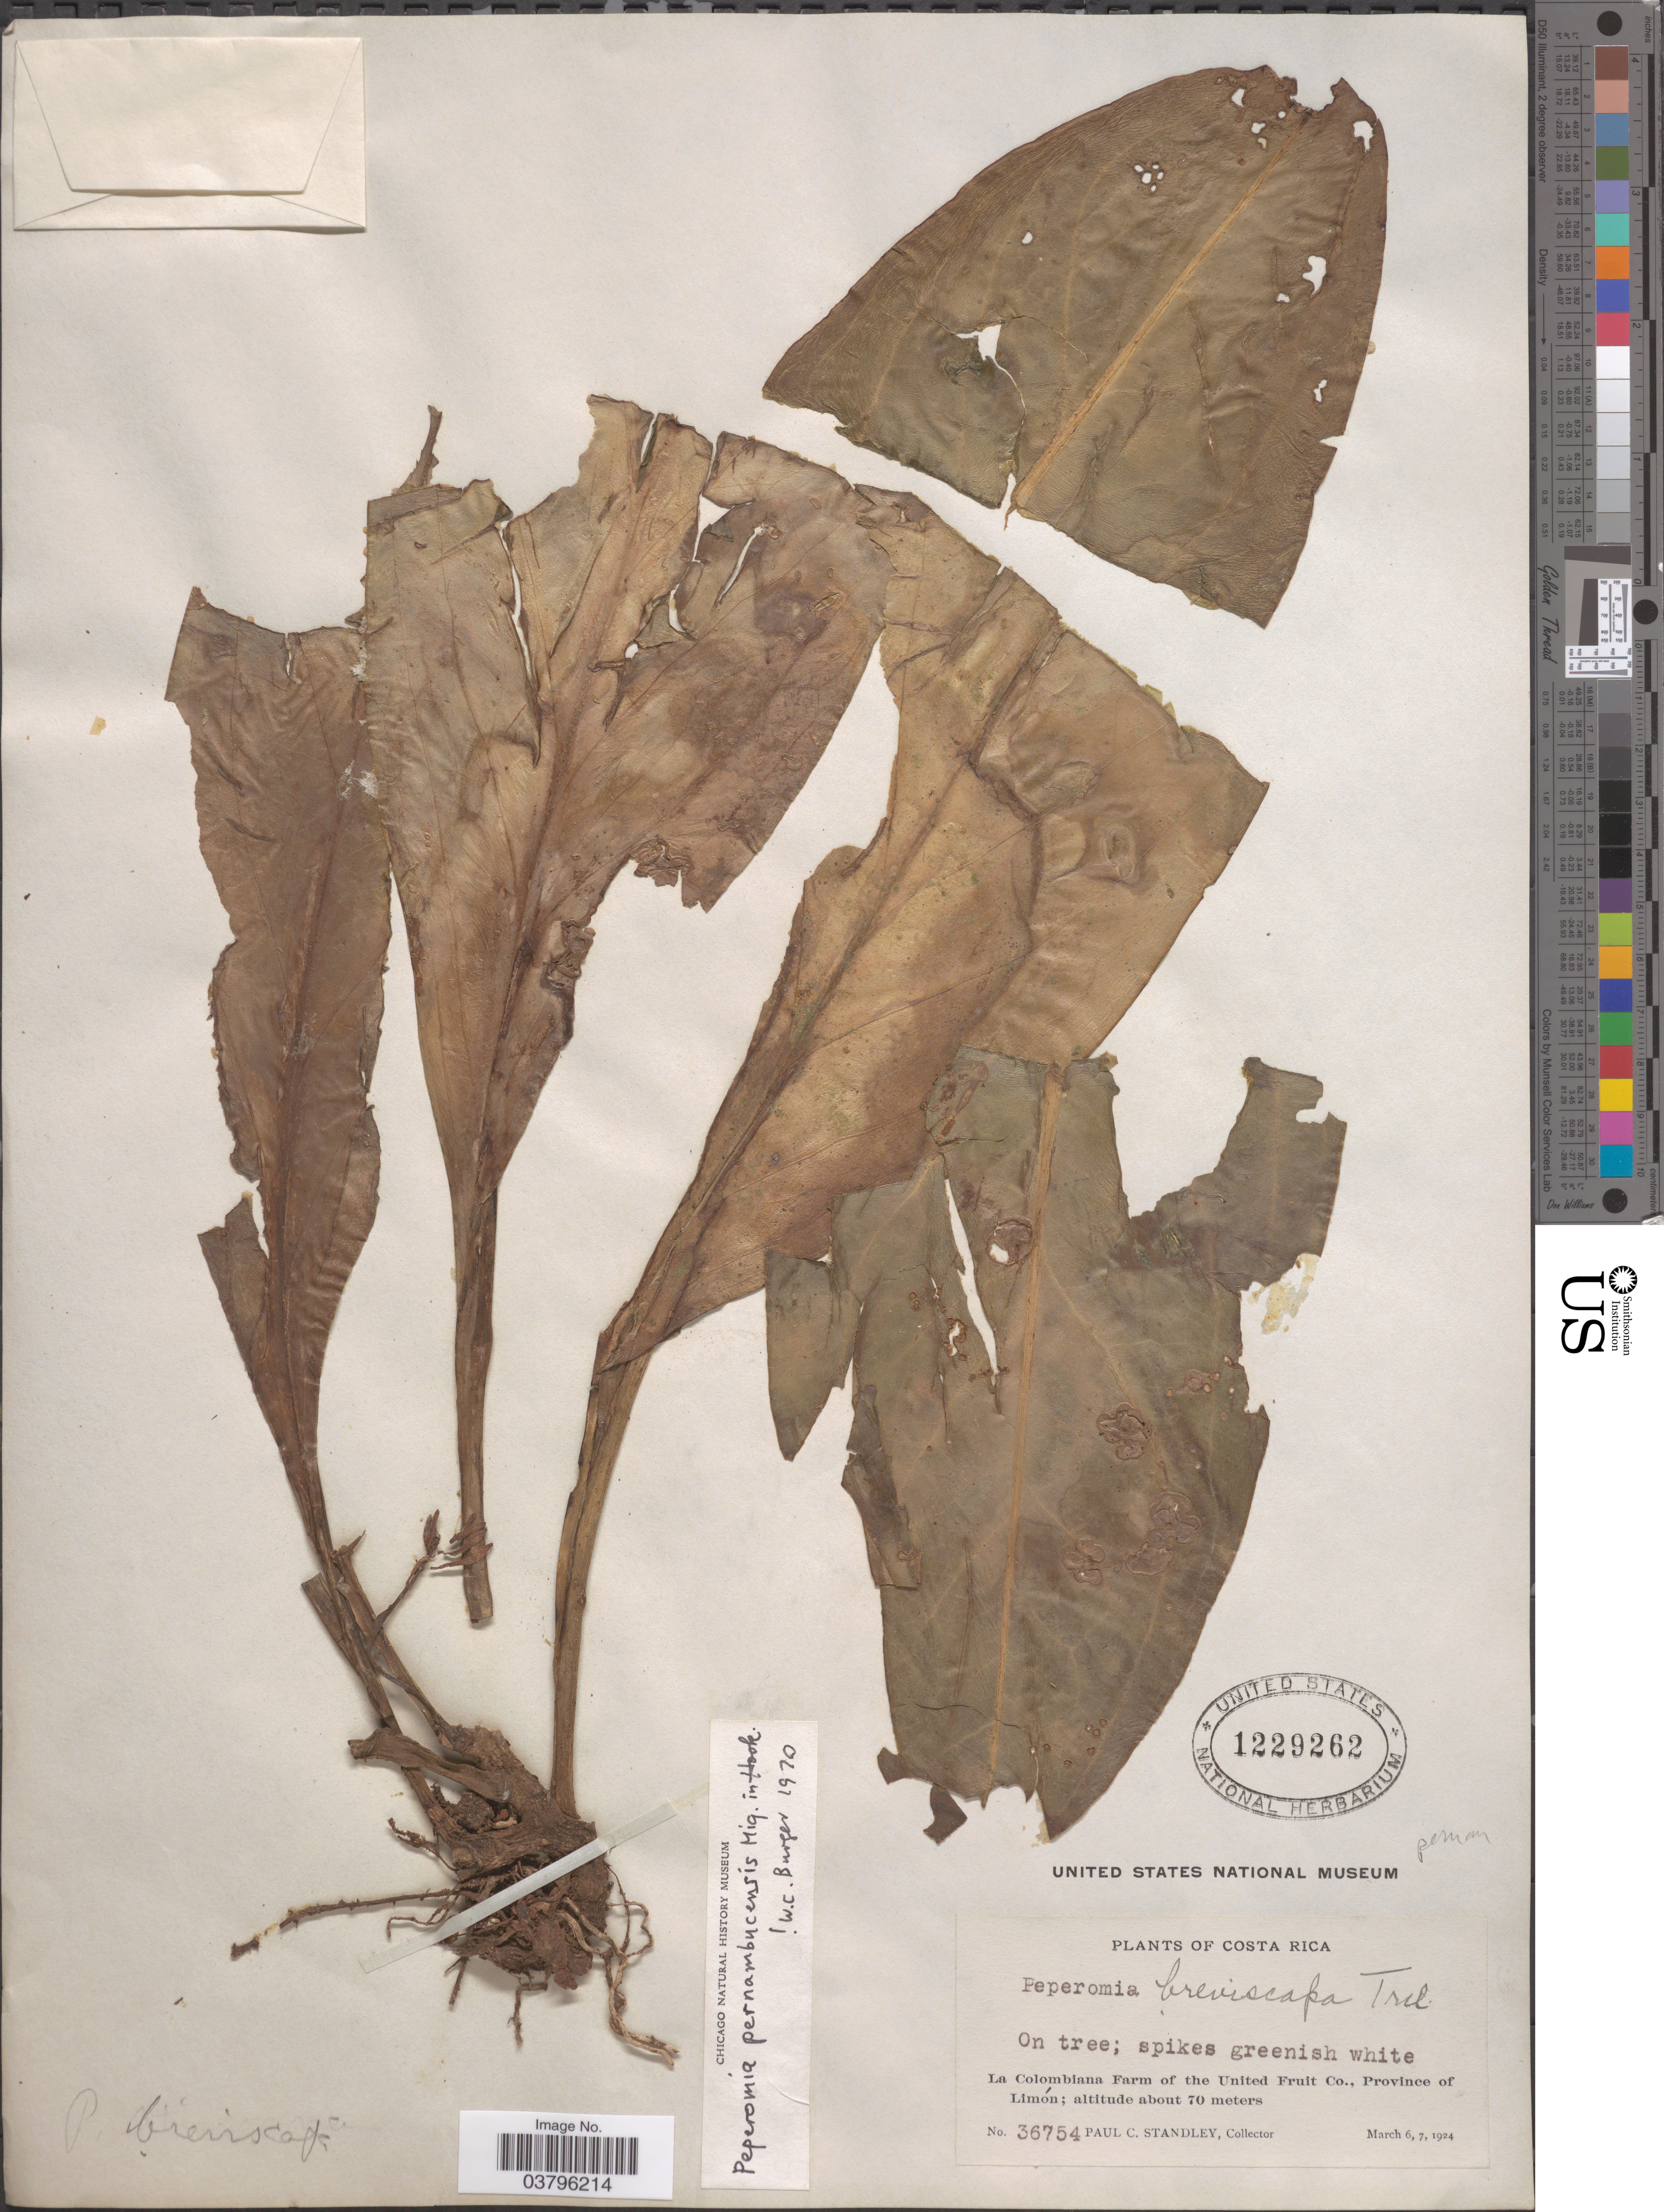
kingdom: Plantae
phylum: Tracheophyta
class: Magnoliopsida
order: Piperales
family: Piperaceae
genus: Peperomia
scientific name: Peperomia pernambucensis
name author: Miq.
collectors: P. C. Standley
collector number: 36754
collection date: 1924-03-06/1924-03-07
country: Costa Rica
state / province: Limón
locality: La Colombiana Farm of the United Fruit Co.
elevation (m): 70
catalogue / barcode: US 1229262